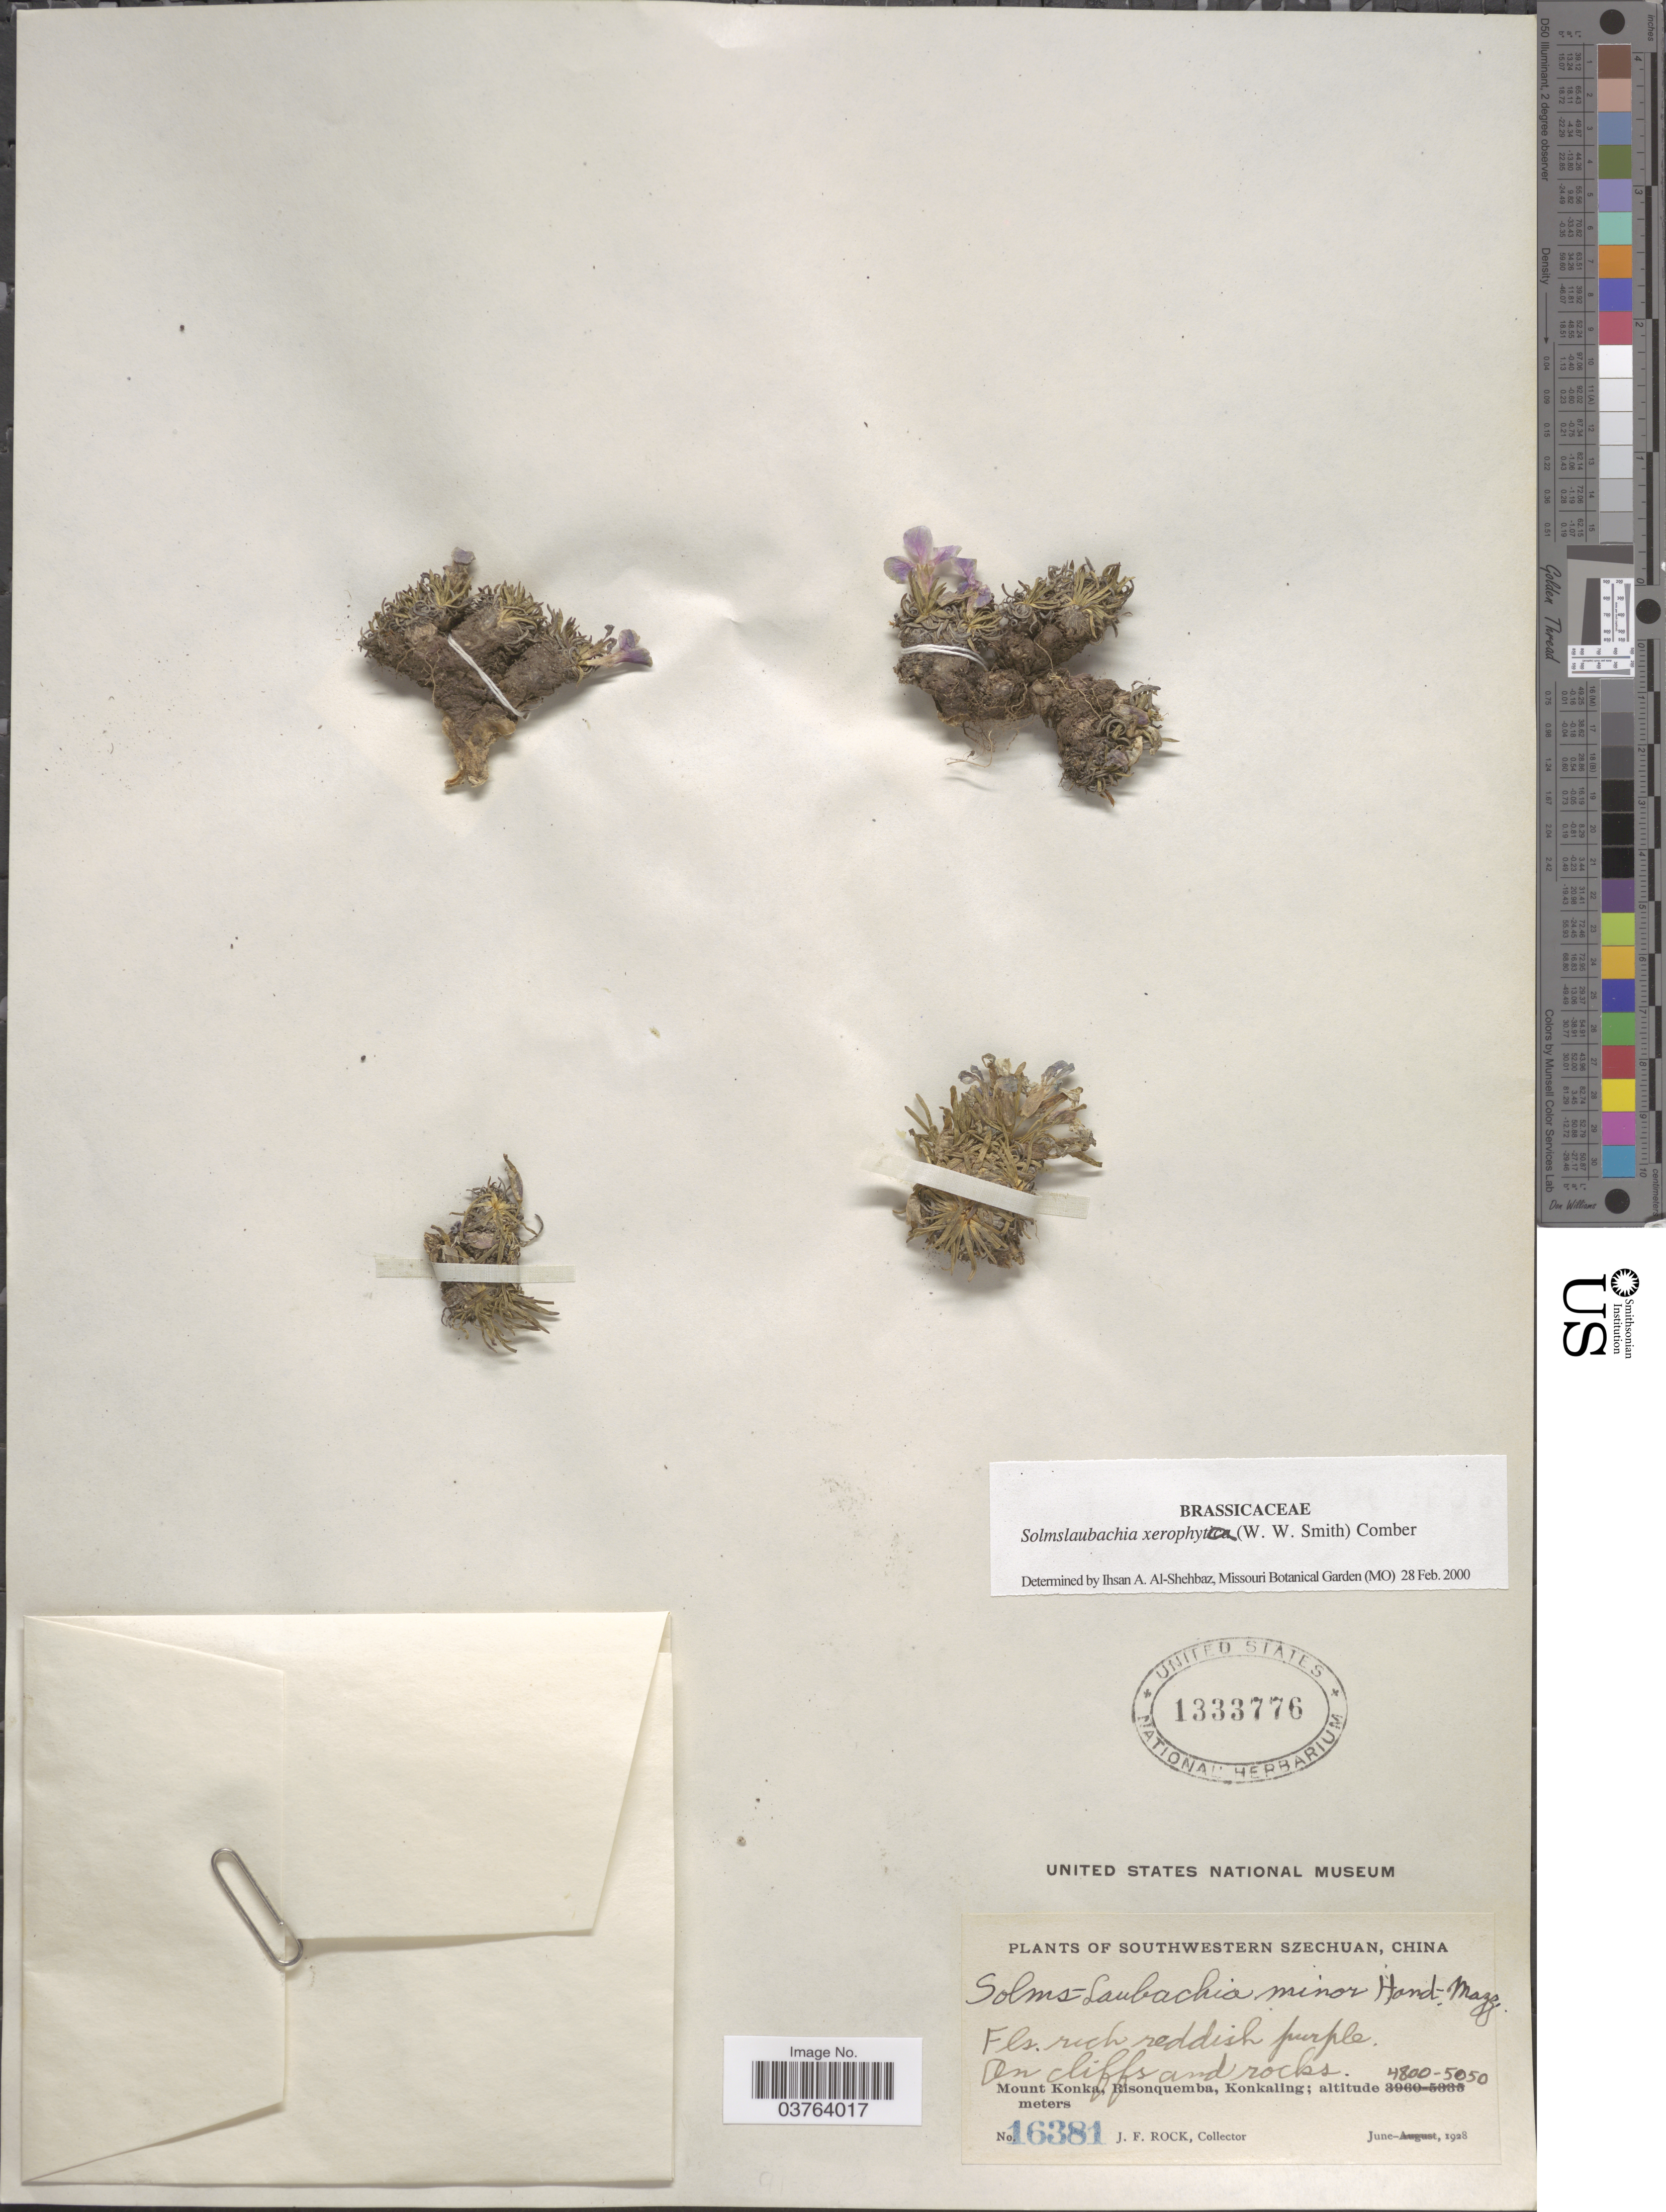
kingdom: Plantae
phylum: Tracheophyta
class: Magnoliopsida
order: Brassicales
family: Brassicaceae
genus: Solms-Laubachia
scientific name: Solms-laubachia xerophyta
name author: (W.W. Sm.) H.F. Comber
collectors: J. Rock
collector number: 16381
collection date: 1928-06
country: China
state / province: Sichuan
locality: Southwestern Szechuan. Mount Konka, Risonquemba, Konkaling.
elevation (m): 4800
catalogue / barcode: US 1333776